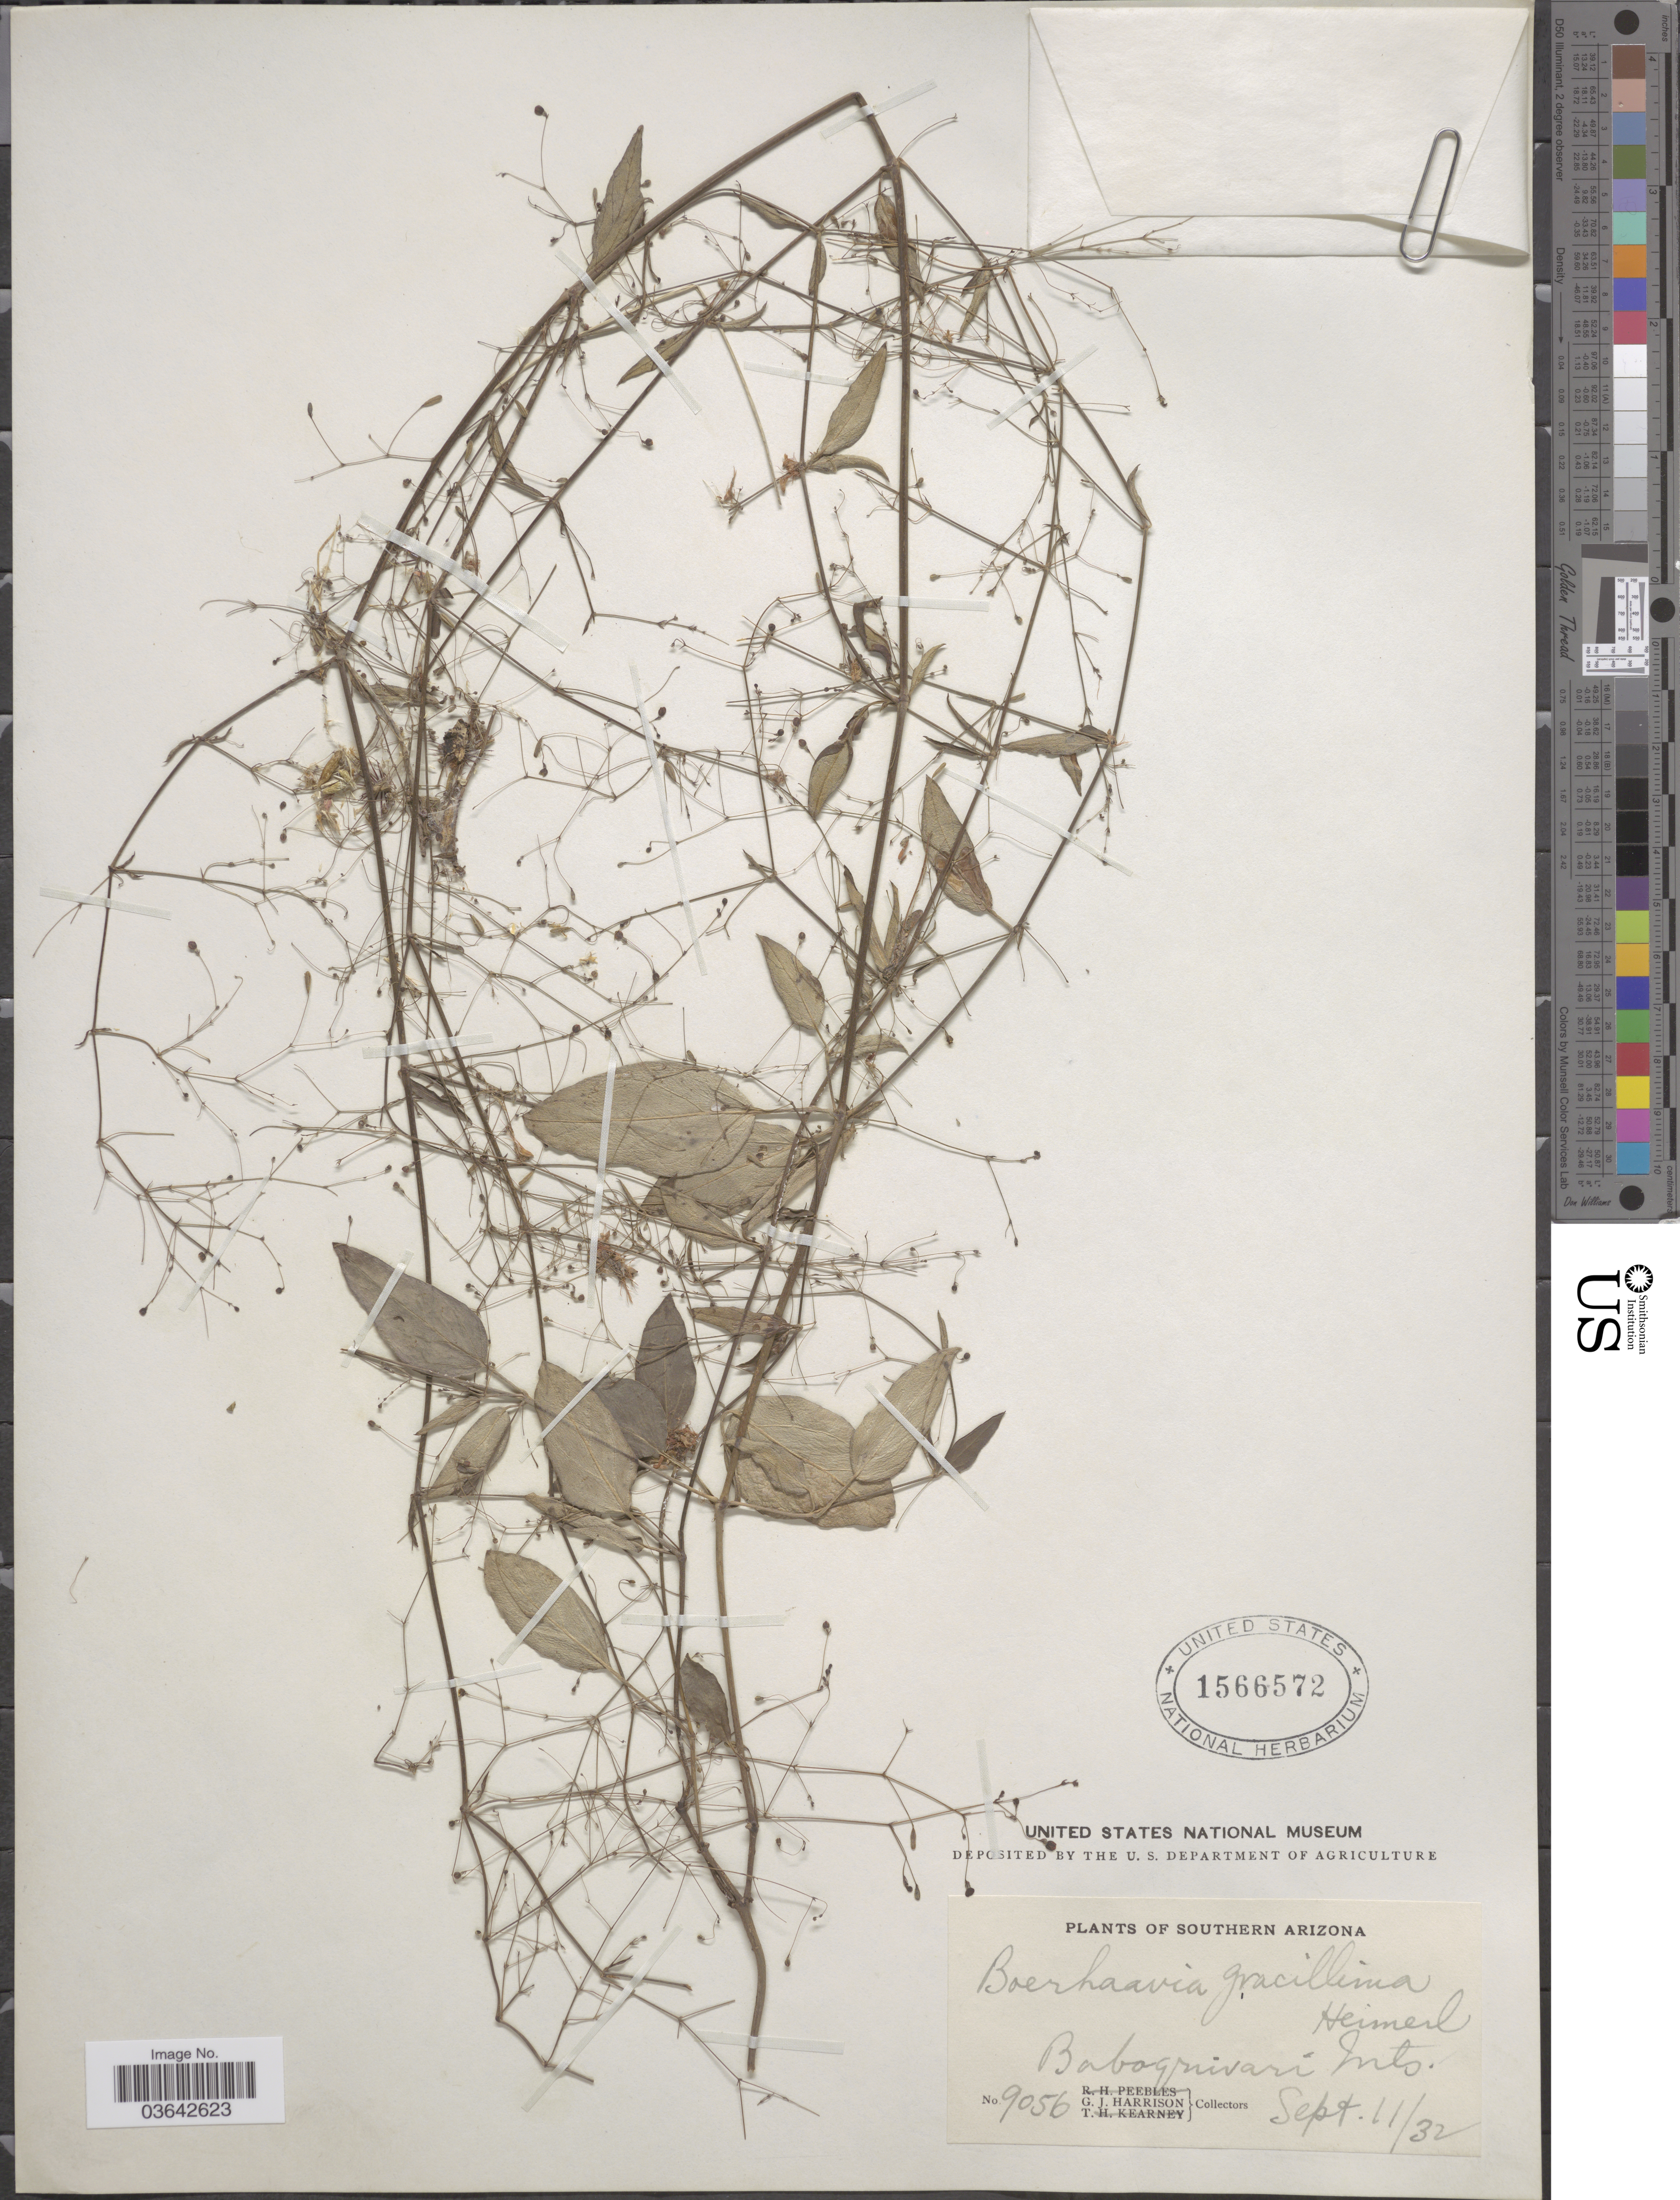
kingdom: Plantae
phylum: Tracheophyta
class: Magnoliopsida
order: Caryophyllales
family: Nyctaginaceae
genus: Boerhavia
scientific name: Boerhavia gracillima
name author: Heimerl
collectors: G. J. Harrison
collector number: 9056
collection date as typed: Transcribed d/m/y: 11/9/32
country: United States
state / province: Arizona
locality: Southern Arizona. Baboquivari Mts.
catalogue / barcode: US 1566572